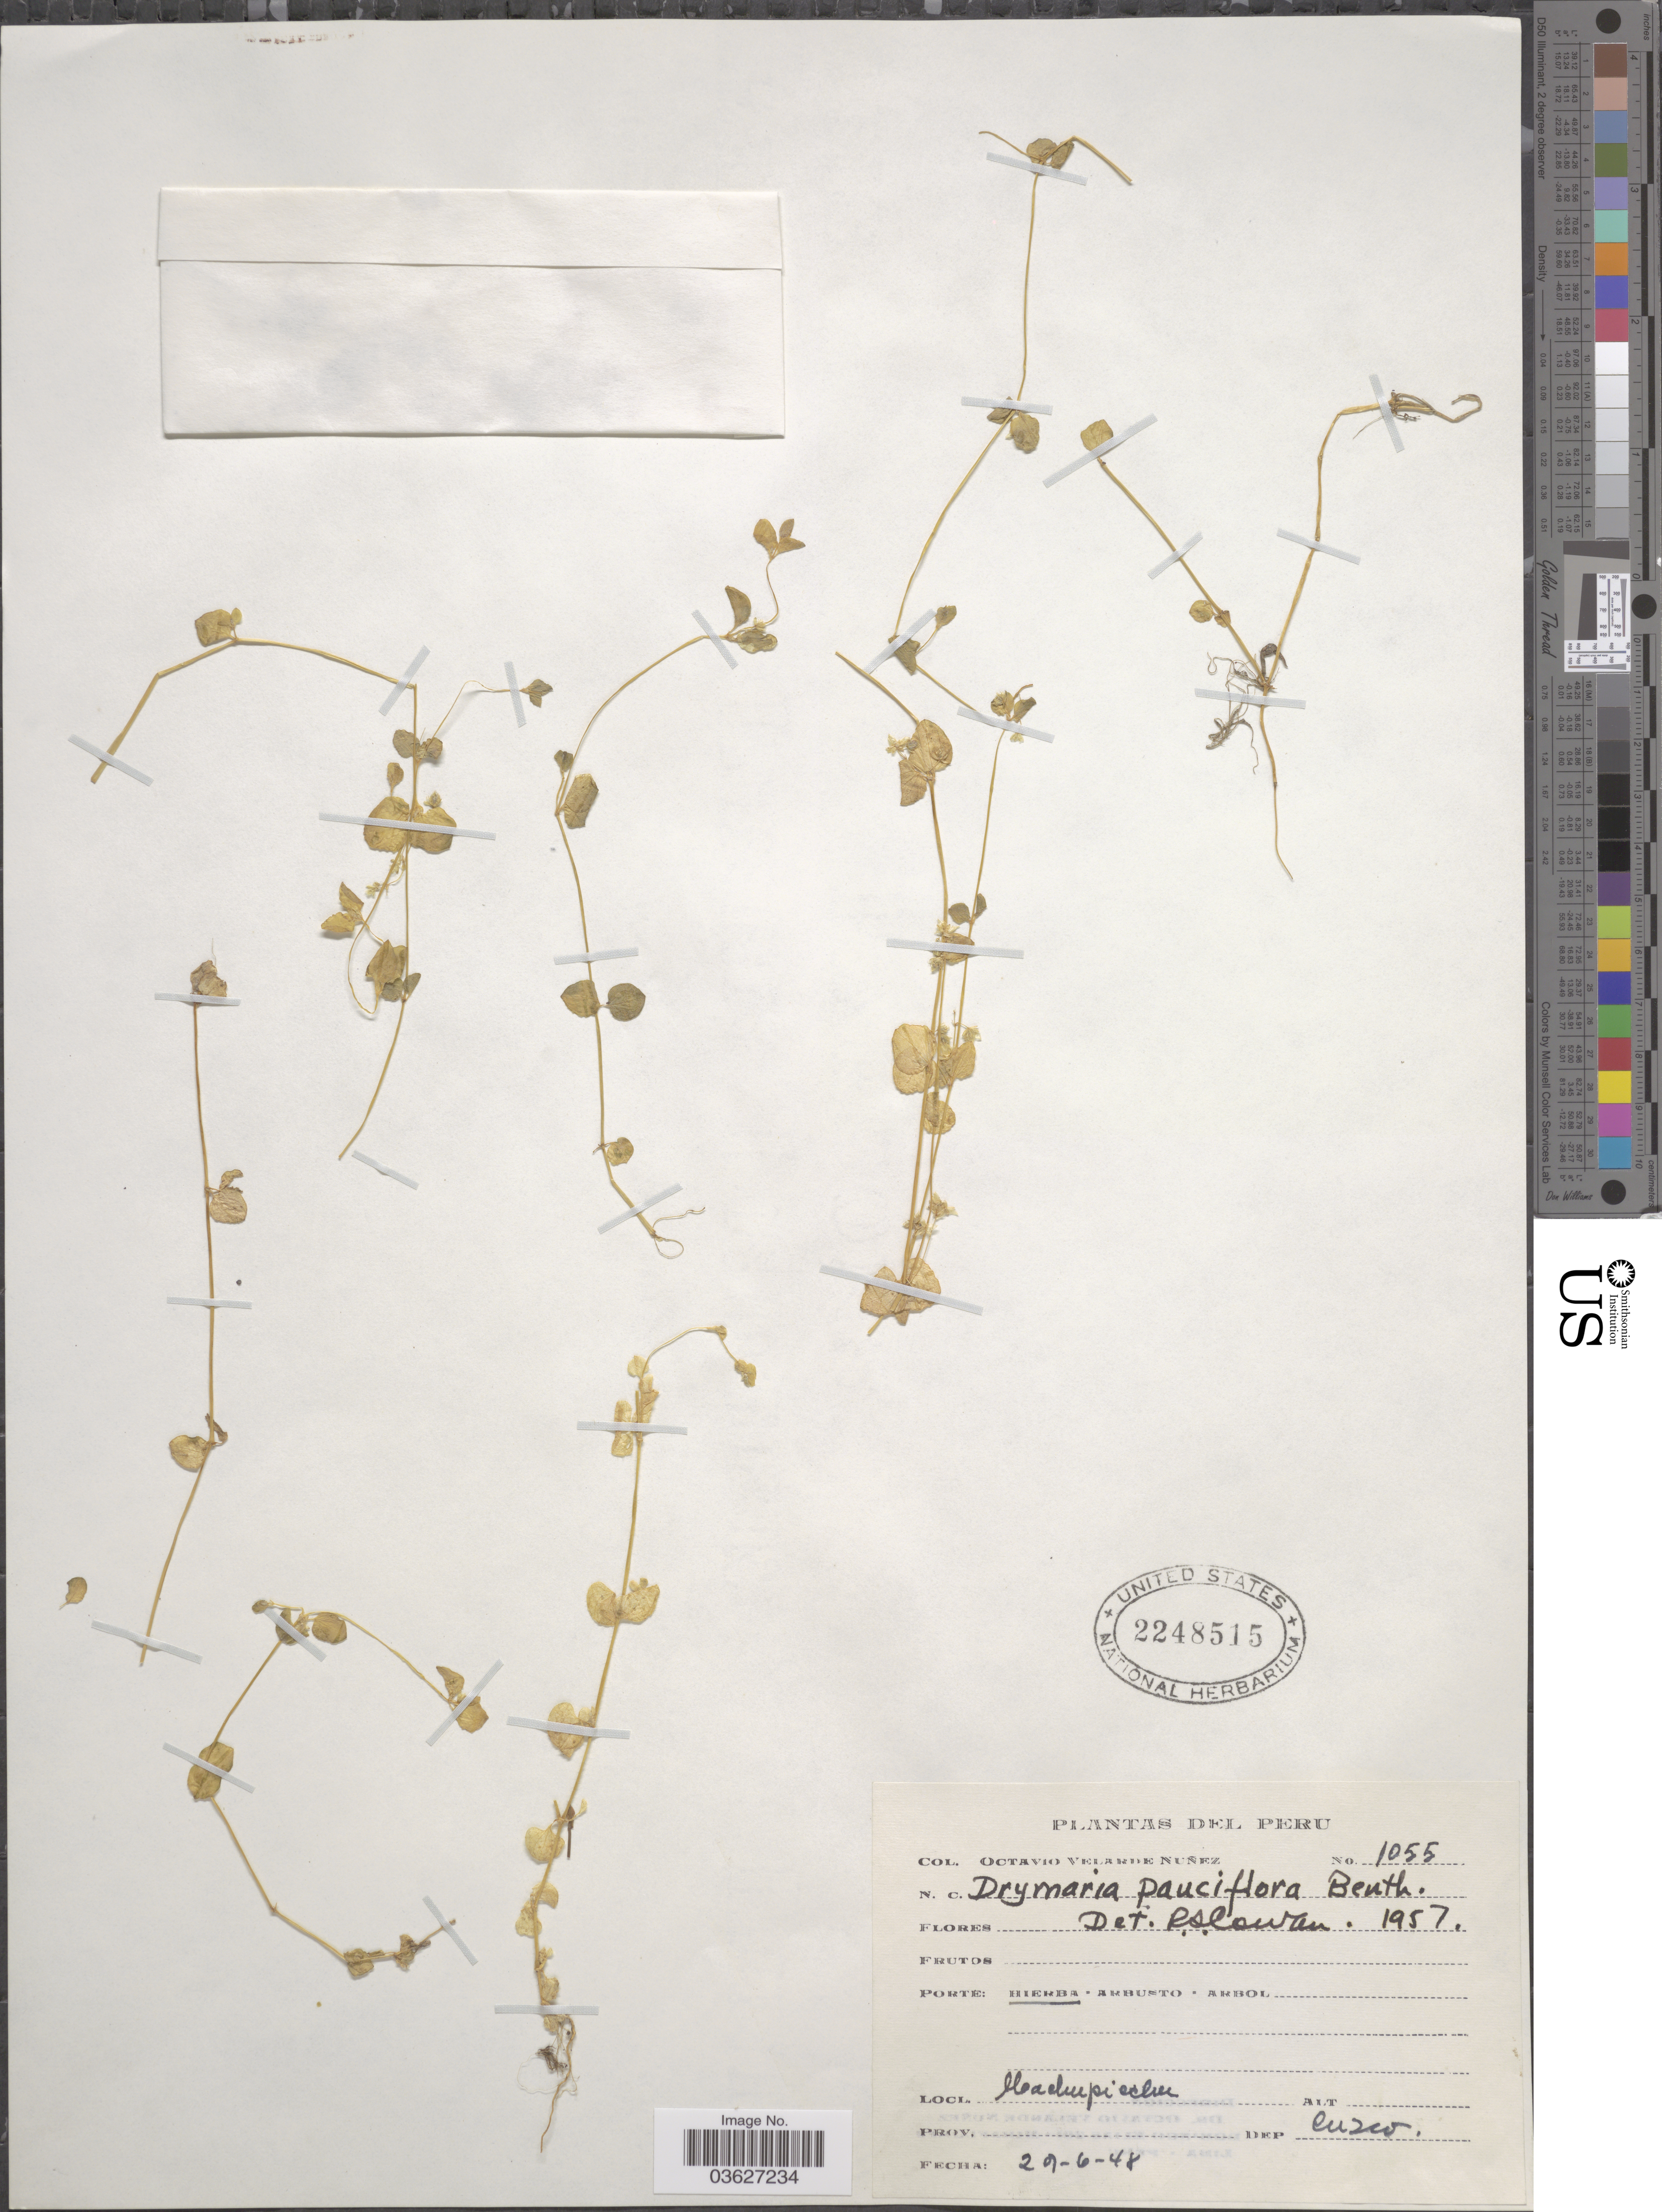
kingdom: Plantae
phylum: Tracheophyta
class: Magnoliopsida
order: Caryophyllales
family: Caryophyllaceae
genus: Drymaria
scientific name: Drymaria villosa subsp. palustris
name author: (Cham. & Schltdl.) J.A. Duke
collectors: O. Velarde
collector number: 1055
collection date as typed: Transcribed d/m/y: 29/6/48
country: Peru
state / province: Cusco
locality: Machupicchu. Dep. Cuzco.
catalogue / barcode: US 2248515